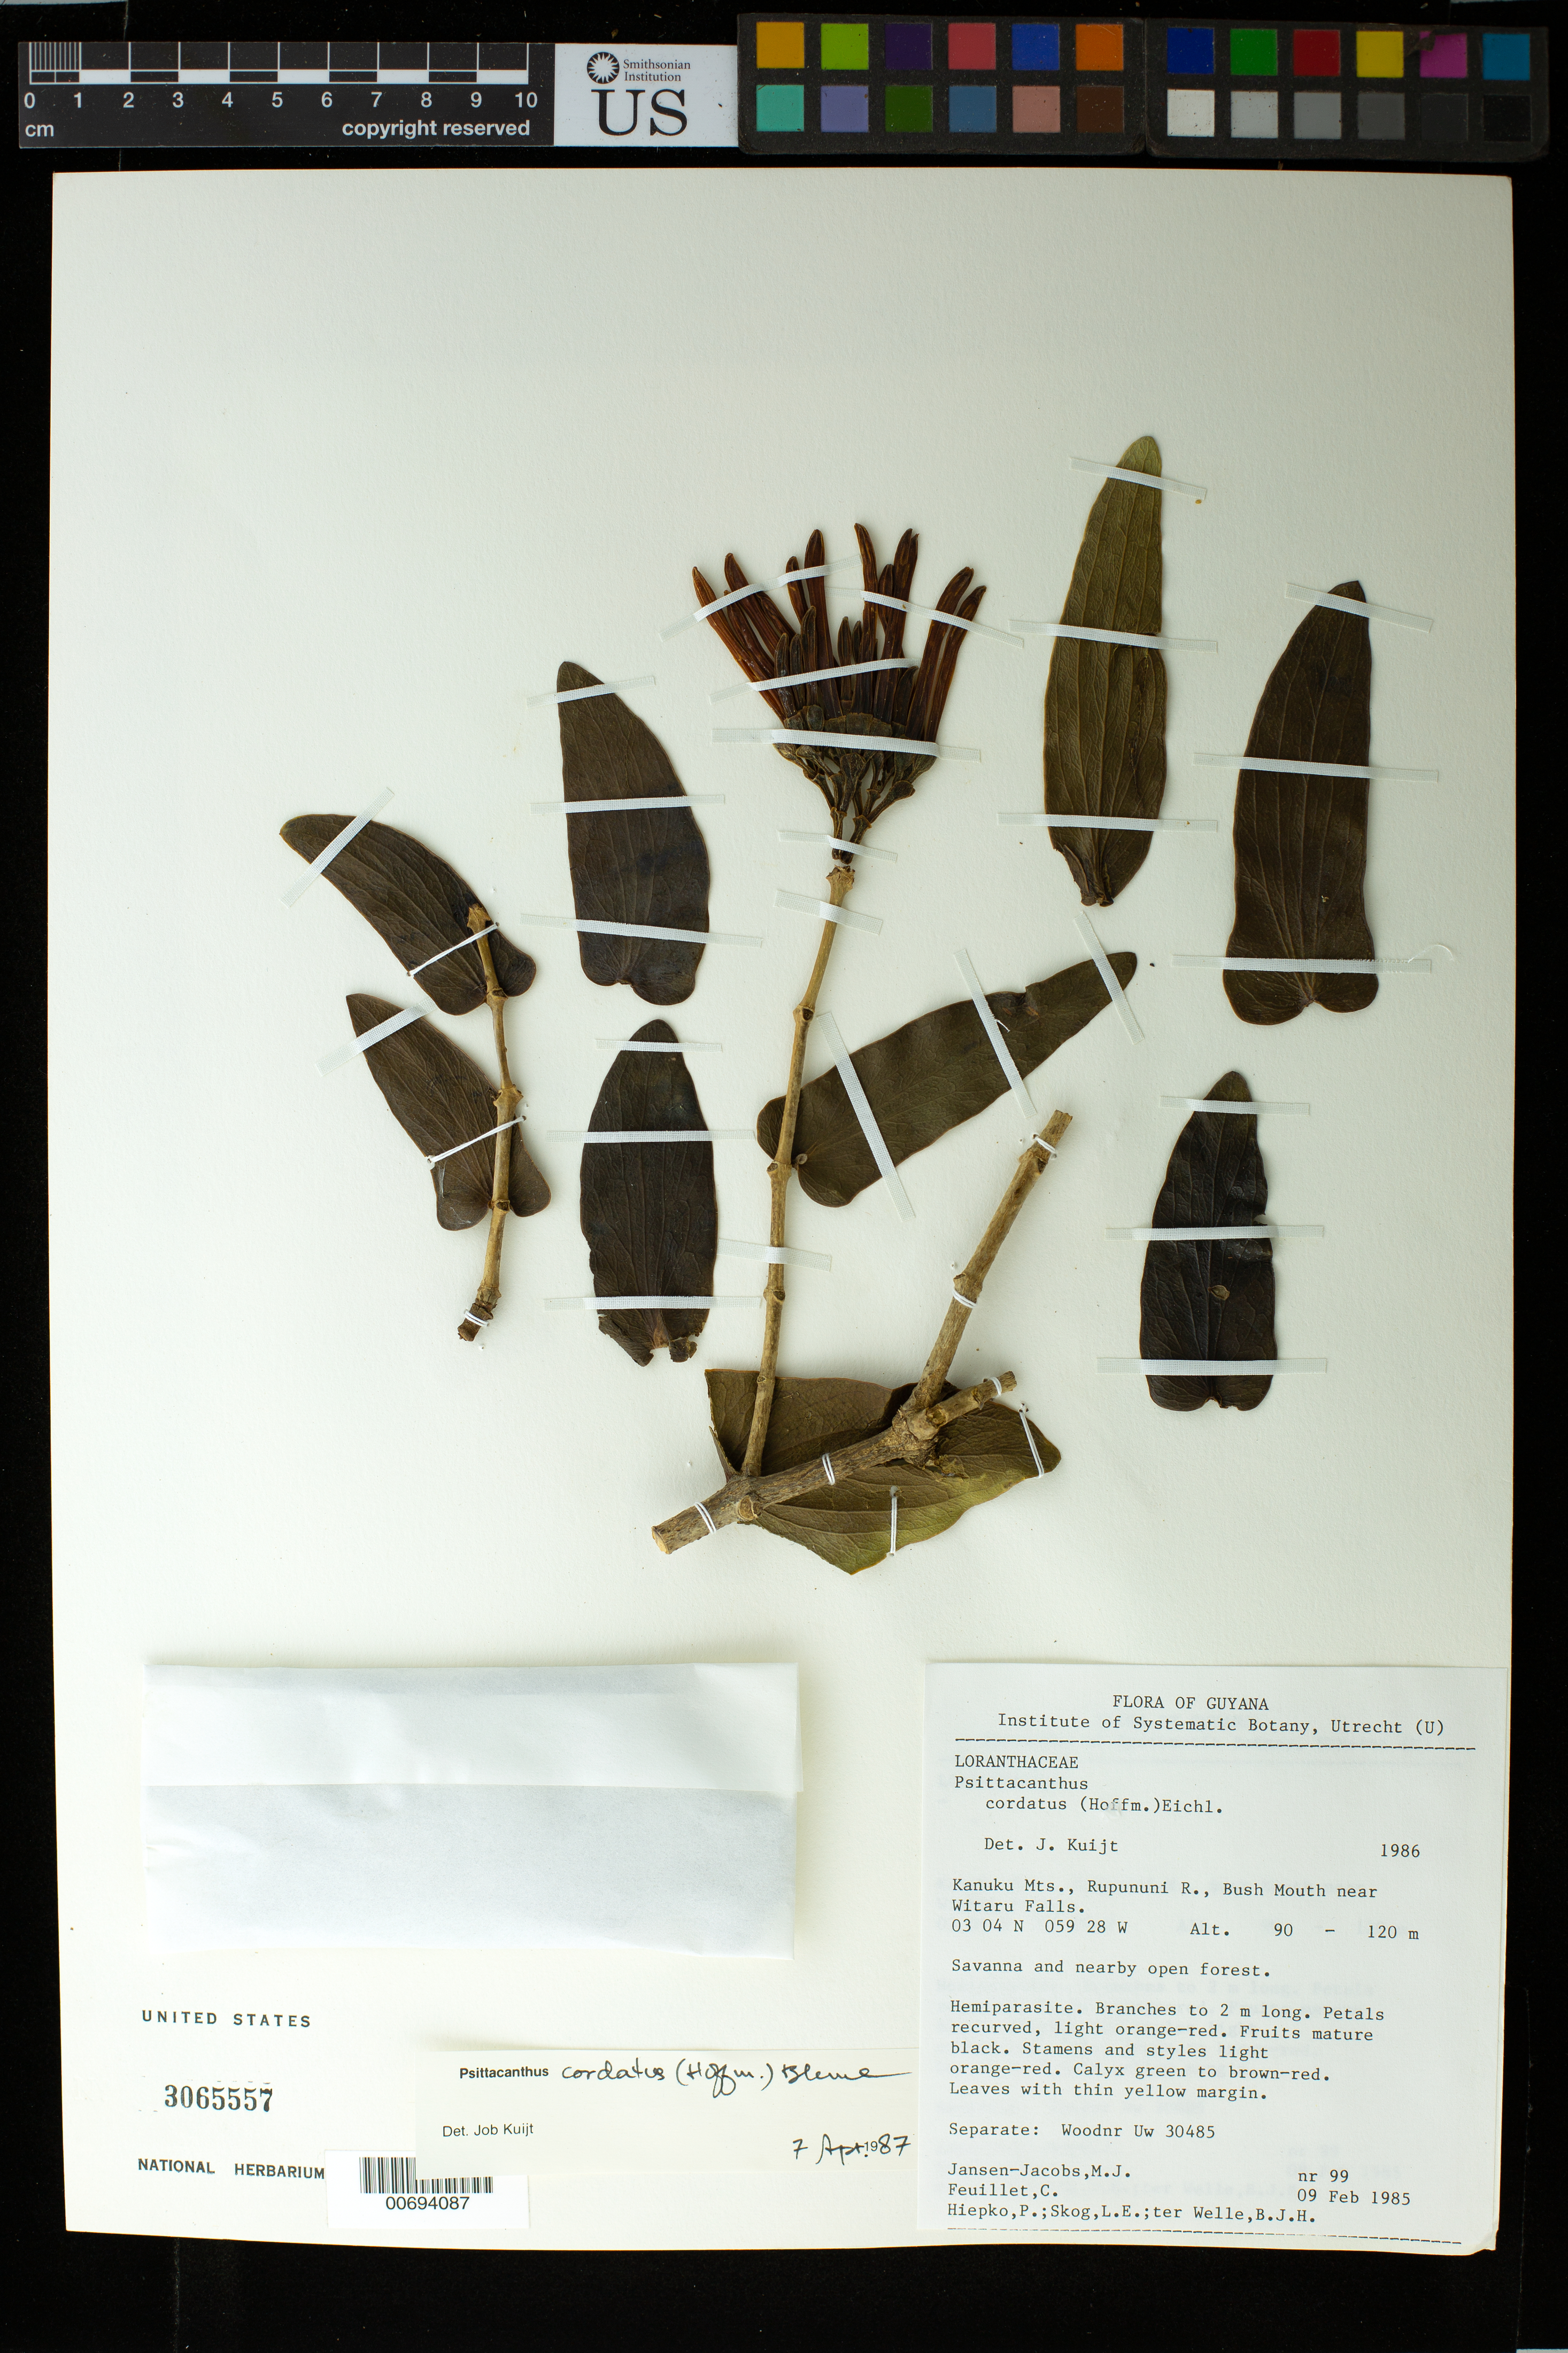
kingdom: Plantae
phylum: Tracheophyta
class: Magnoliopsida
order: Santalales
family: Loranthaceae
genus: Psittacanthus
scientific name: Psittacanthus cordatus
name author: (Hoffmanns.) Blume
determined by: Kuijt, Job, (CANADA)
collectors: M. J. Jansen-Jacobs, C. Feuillet, P. H. Hiepko, L. E. Skog & B. Welle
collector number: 99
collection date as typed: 9-Feb-85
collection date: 1985-02-09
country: Guyana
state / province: U. Takutu-U. Essequibo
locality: Kanuku Mts., Rupununi R., Bush Mouth near Witaru Falls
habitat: Savanna and nearby open forest.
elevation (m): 90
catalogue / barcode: US 3065557